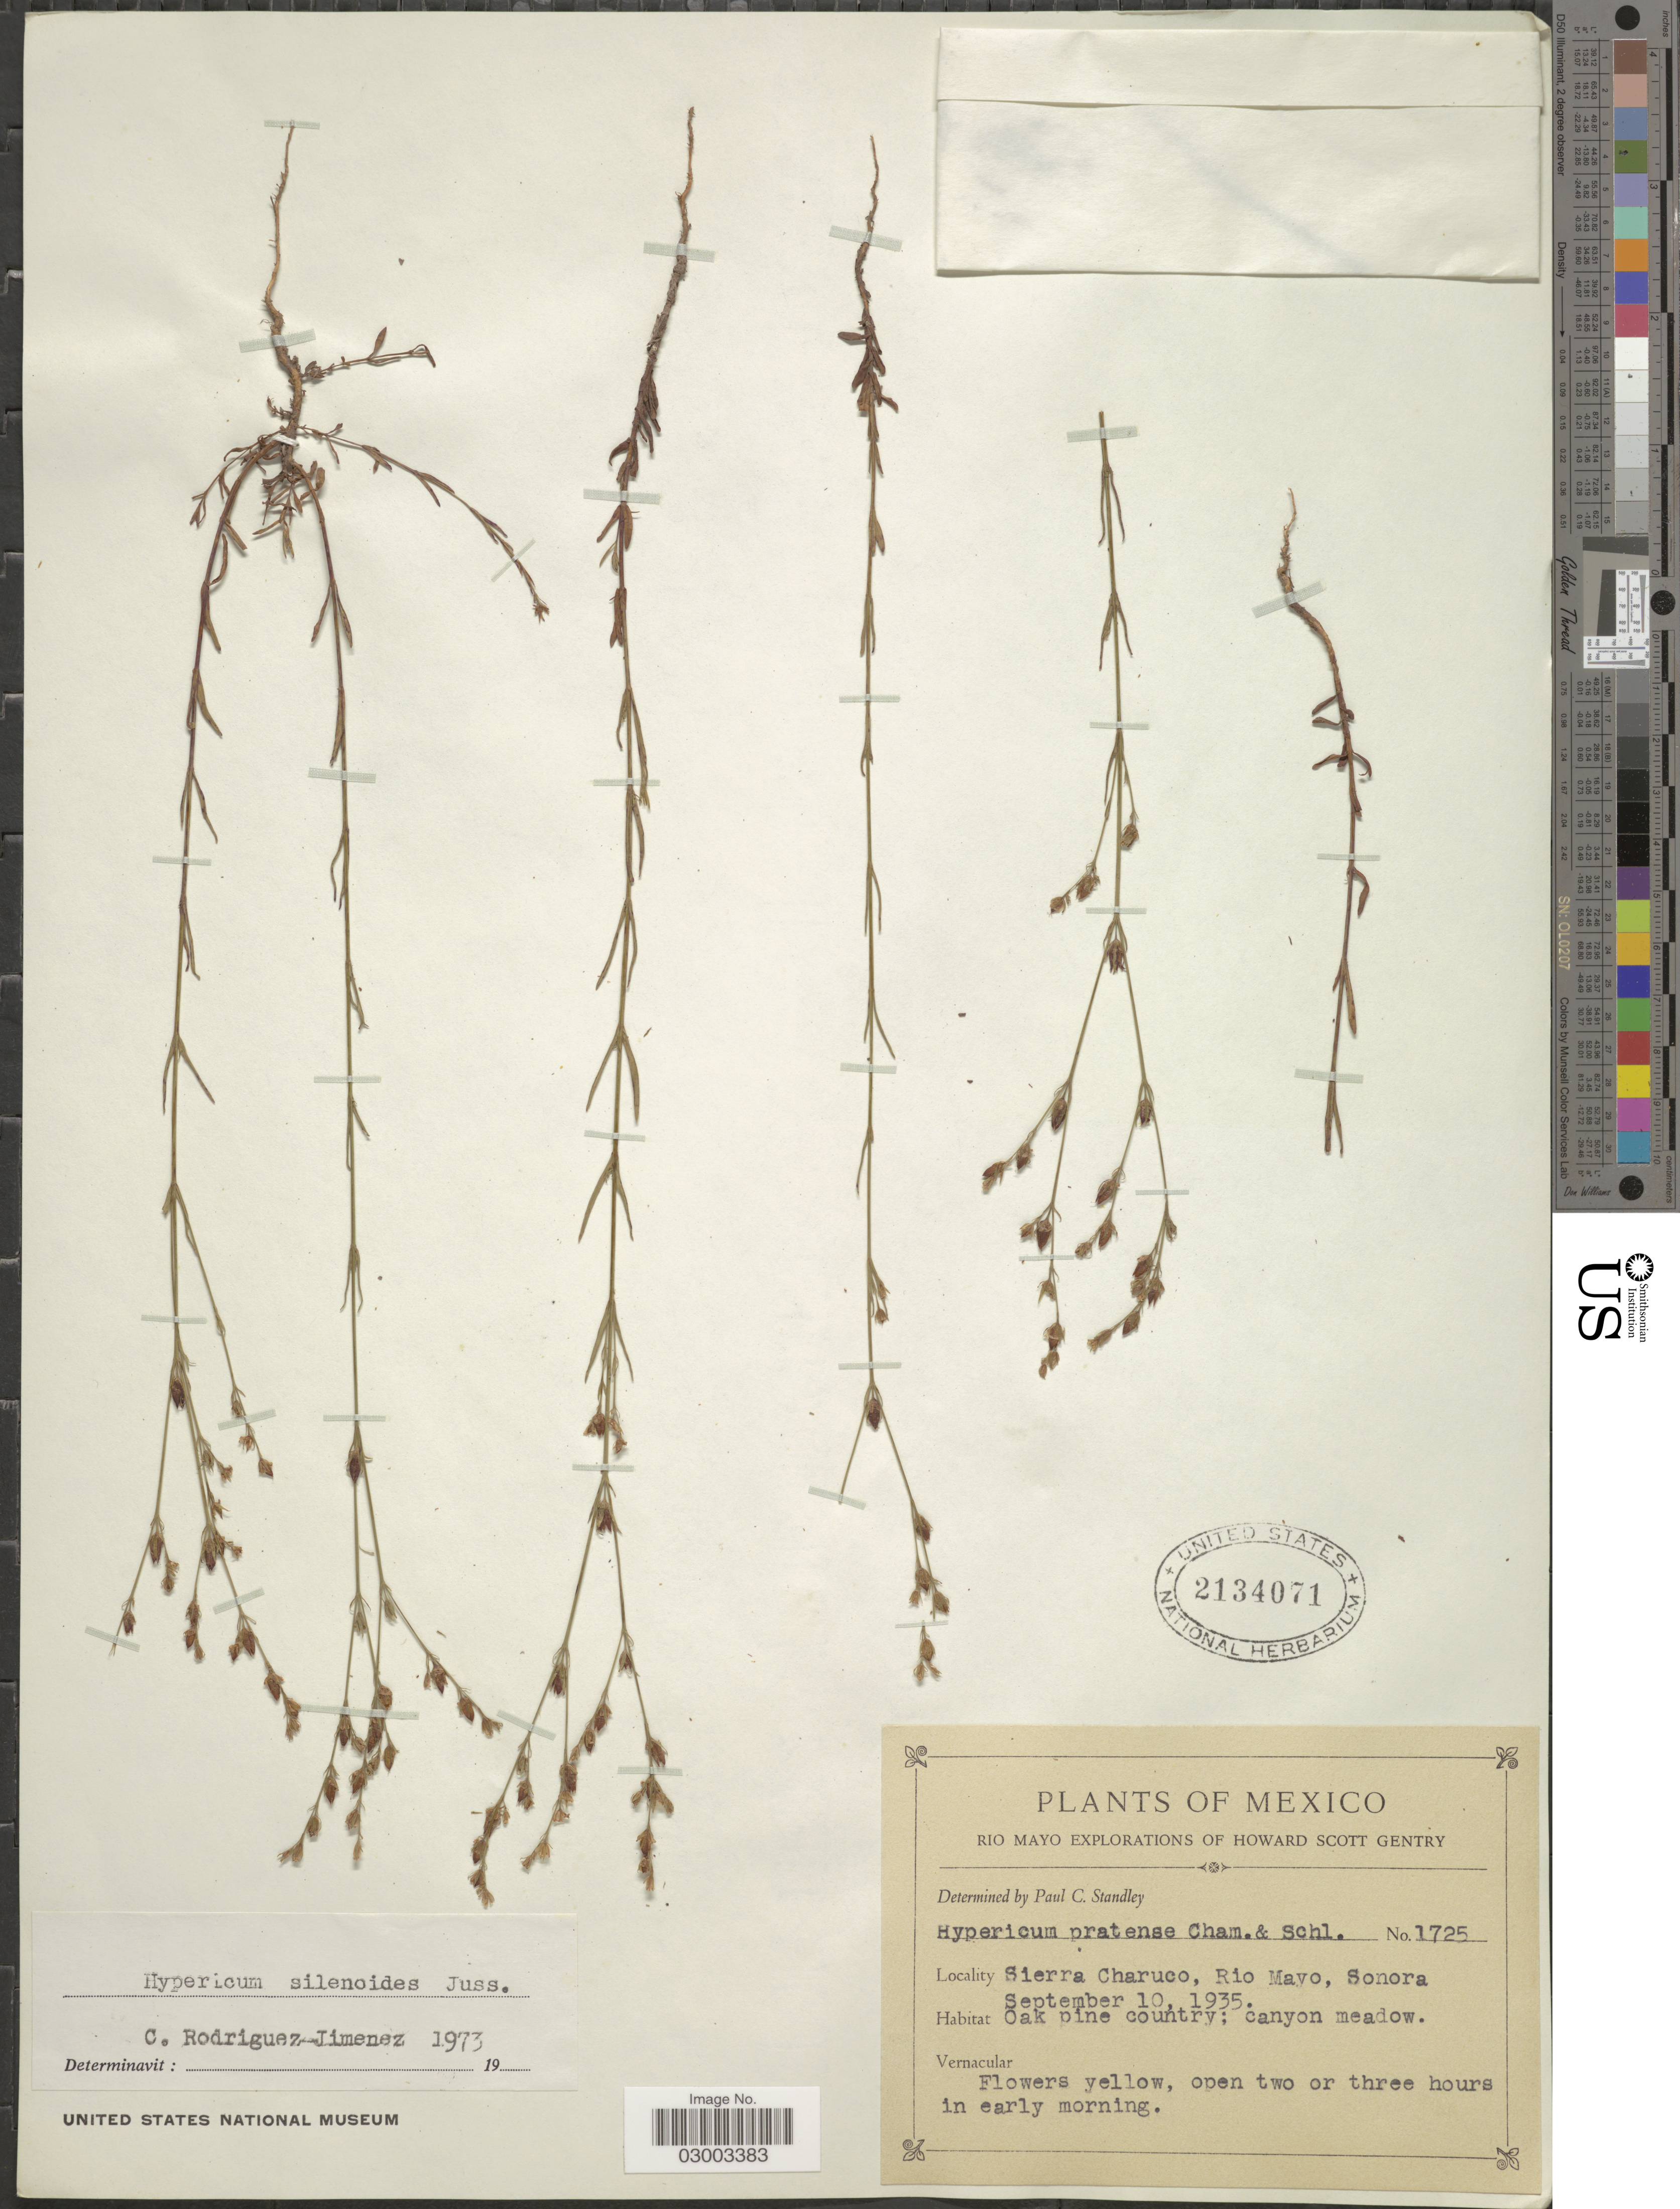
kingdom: Plantae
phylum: Tracheophyta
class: Magnoliopsida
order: Malpighiales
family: Hypericaceae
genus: Hypericum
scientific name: Hypericum silenoides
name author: Juss.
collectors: H. S. Gentry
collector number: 1725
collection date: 1935-09-10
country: Mexico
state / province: Sonora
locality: Sierra Charuco, Rio Mayo, Sonora.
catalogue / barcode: US 2134071